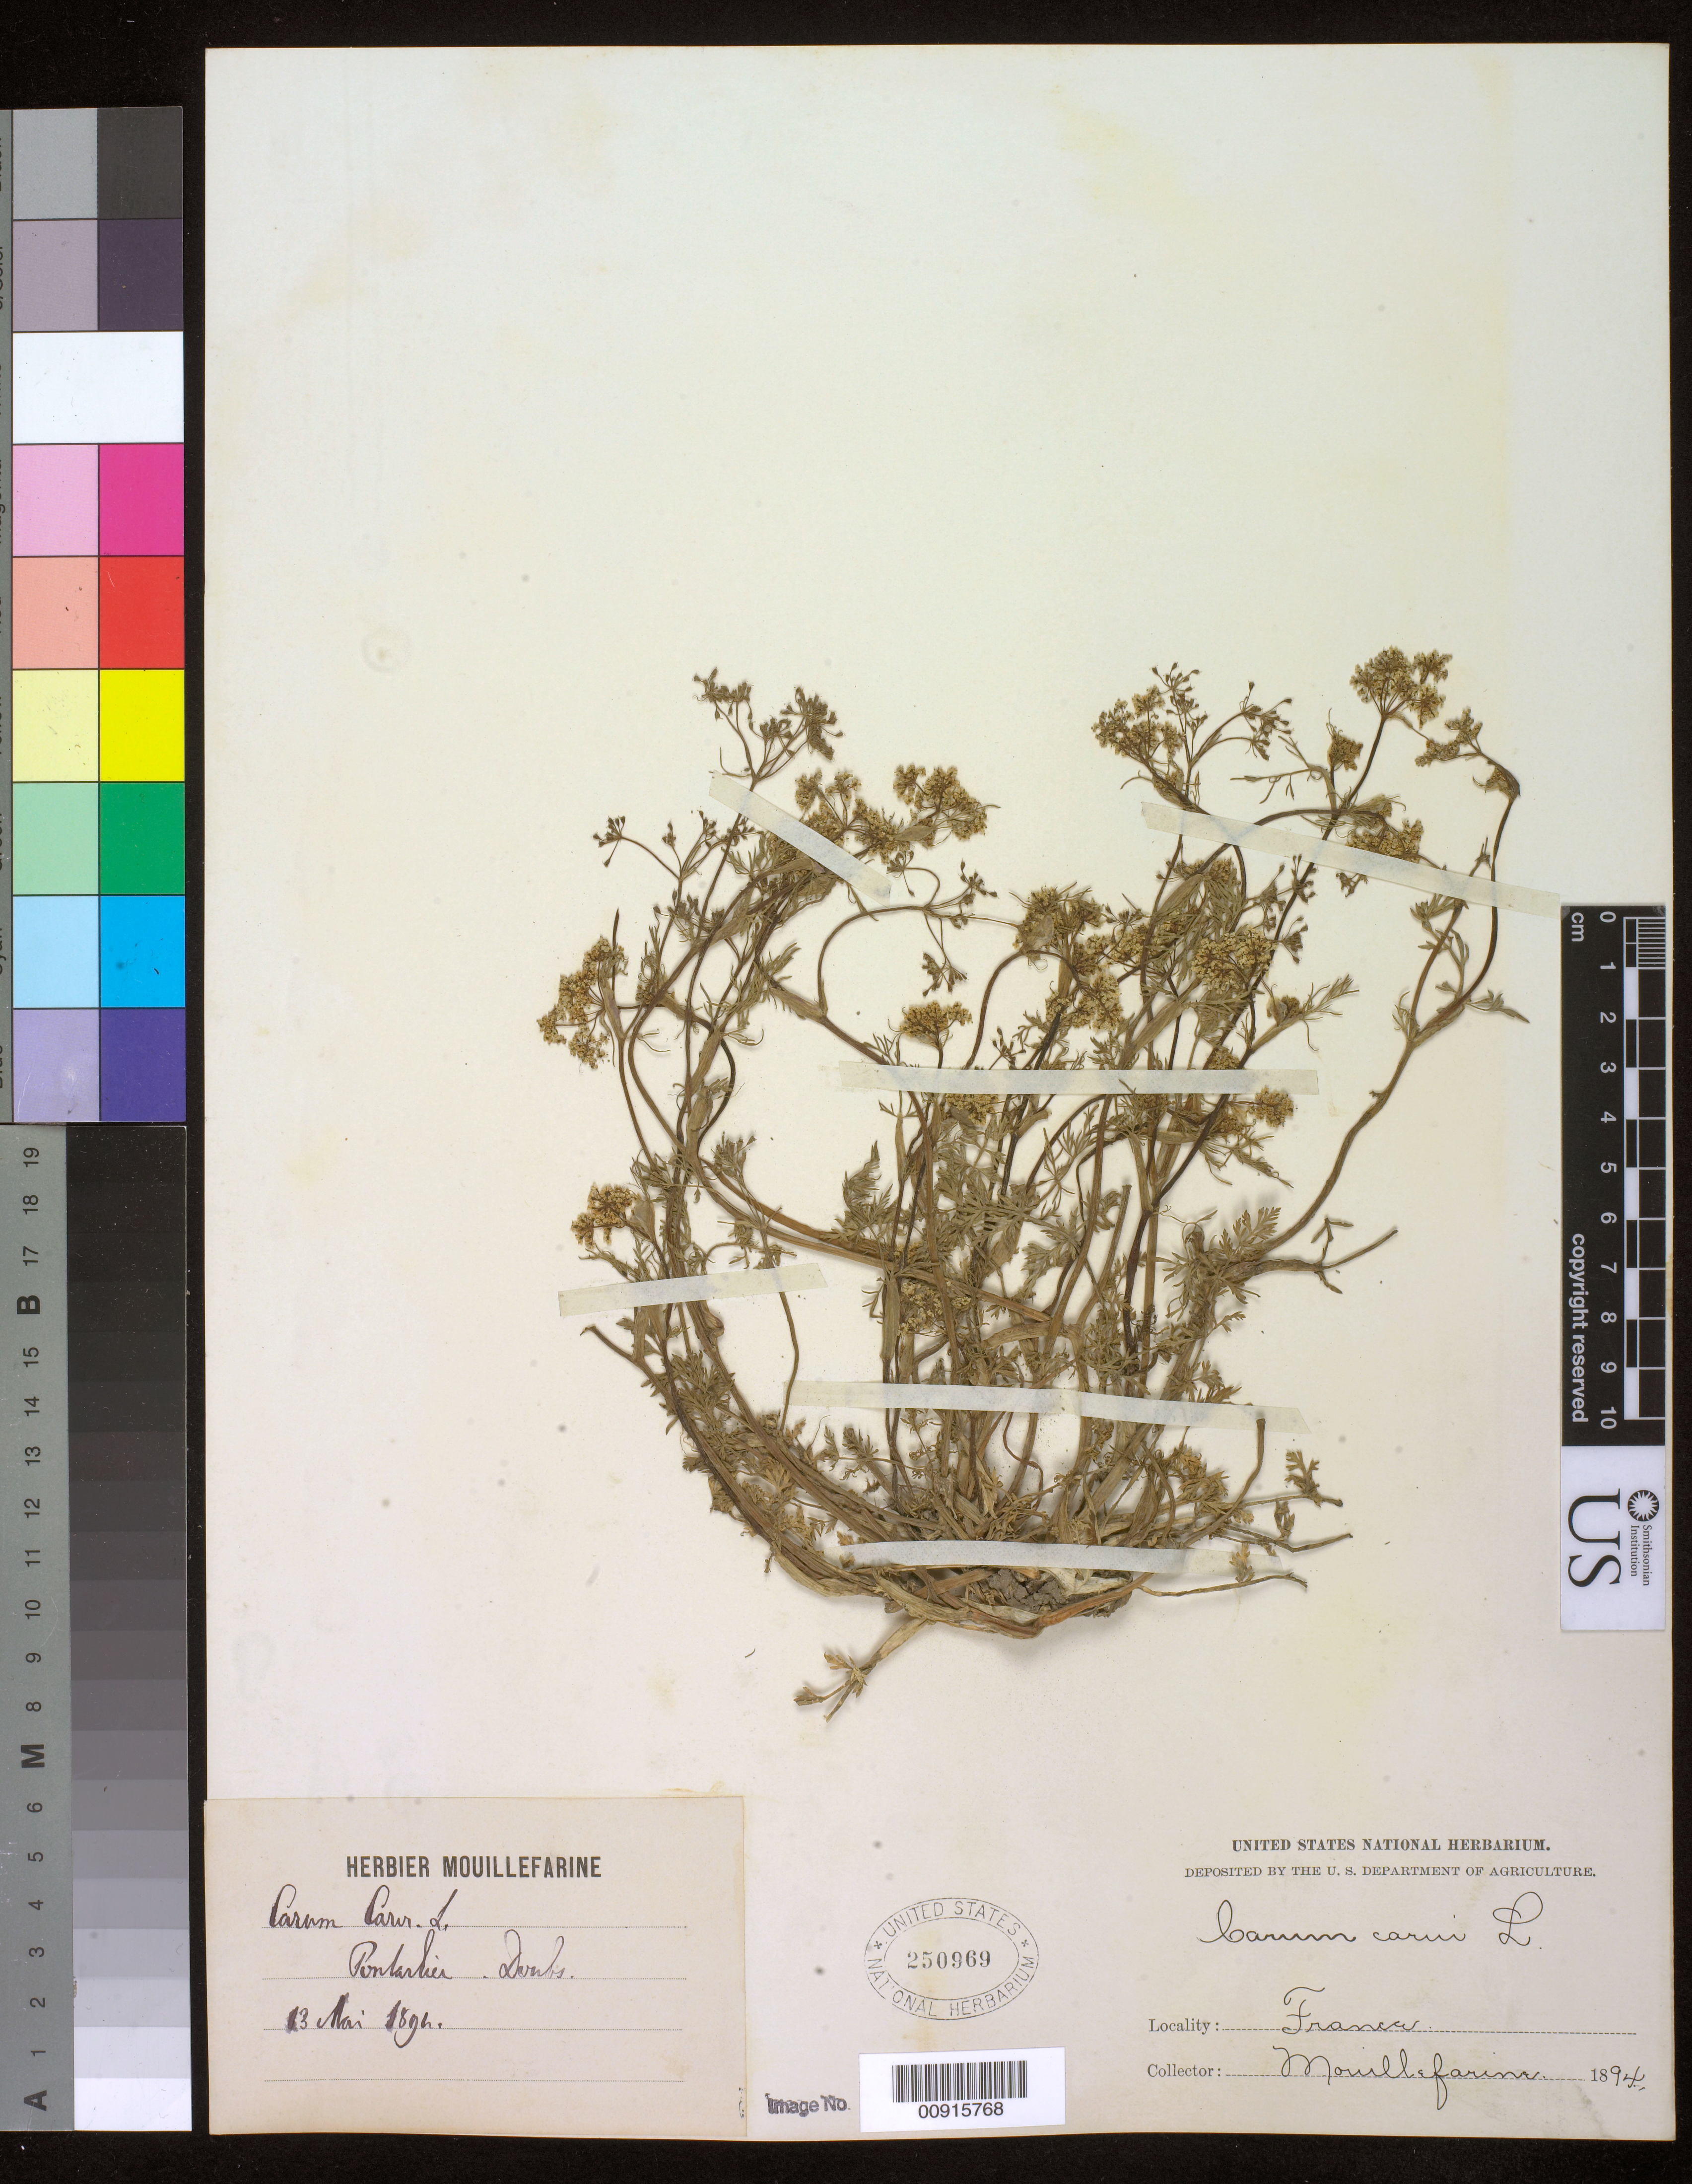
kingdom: Plantae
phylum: Tracheophyta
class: Magnoliopsida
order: Apiales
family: Apiaceae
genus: Carum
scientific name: Carum carvi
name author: L.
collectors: A. Mouillefarine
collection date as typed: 13 May 1894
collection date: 1894-05-13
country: France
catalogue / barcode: US 250969